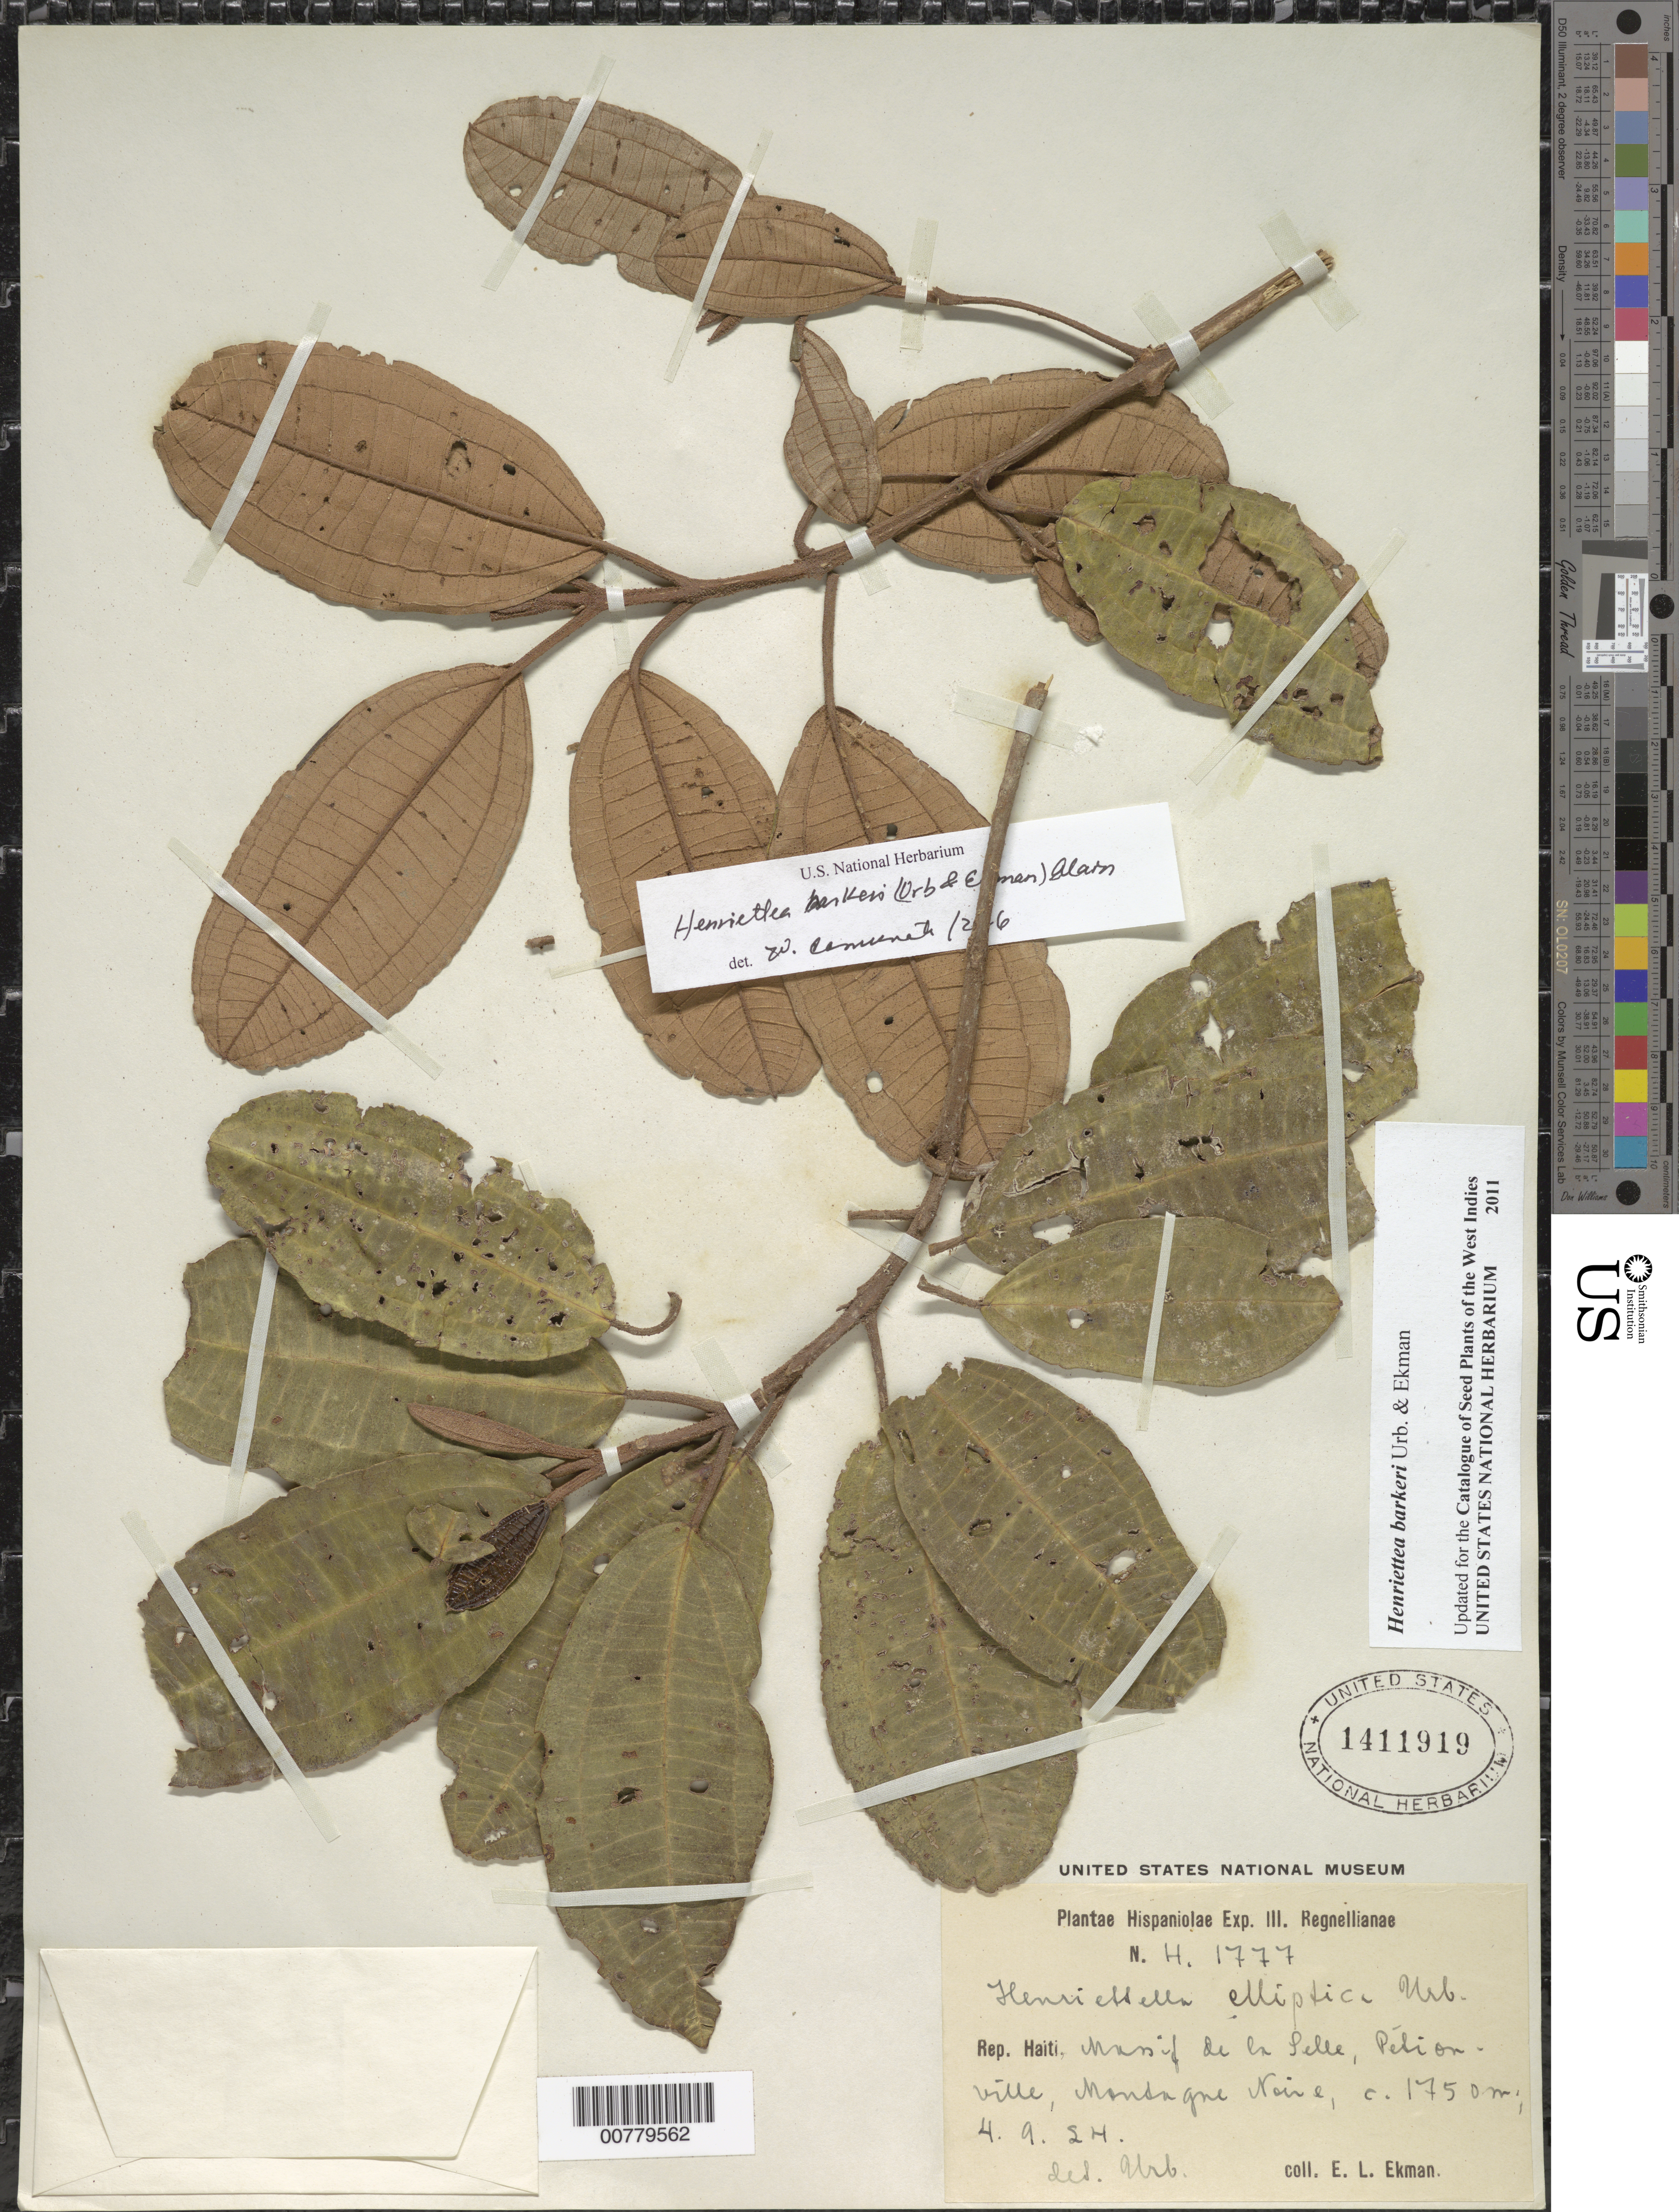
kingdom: Plantae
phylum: Tracheophyta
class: Magnoliopsida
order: Myrtales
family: Melastomataceae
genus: Henriettea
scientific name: Henriettea barkeri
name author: (Urb. & Ekman) Alain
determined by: Urban, Ignatz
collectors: E. L. Ekman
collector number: H 1777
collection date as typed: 07 Sep 1924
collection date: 1924-09-07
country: Haiti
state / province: Ouest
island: Hispaniola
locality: Massif de la Selle, Pétionville, Montagne Naive.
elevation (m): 1750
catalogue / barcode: US 1411919